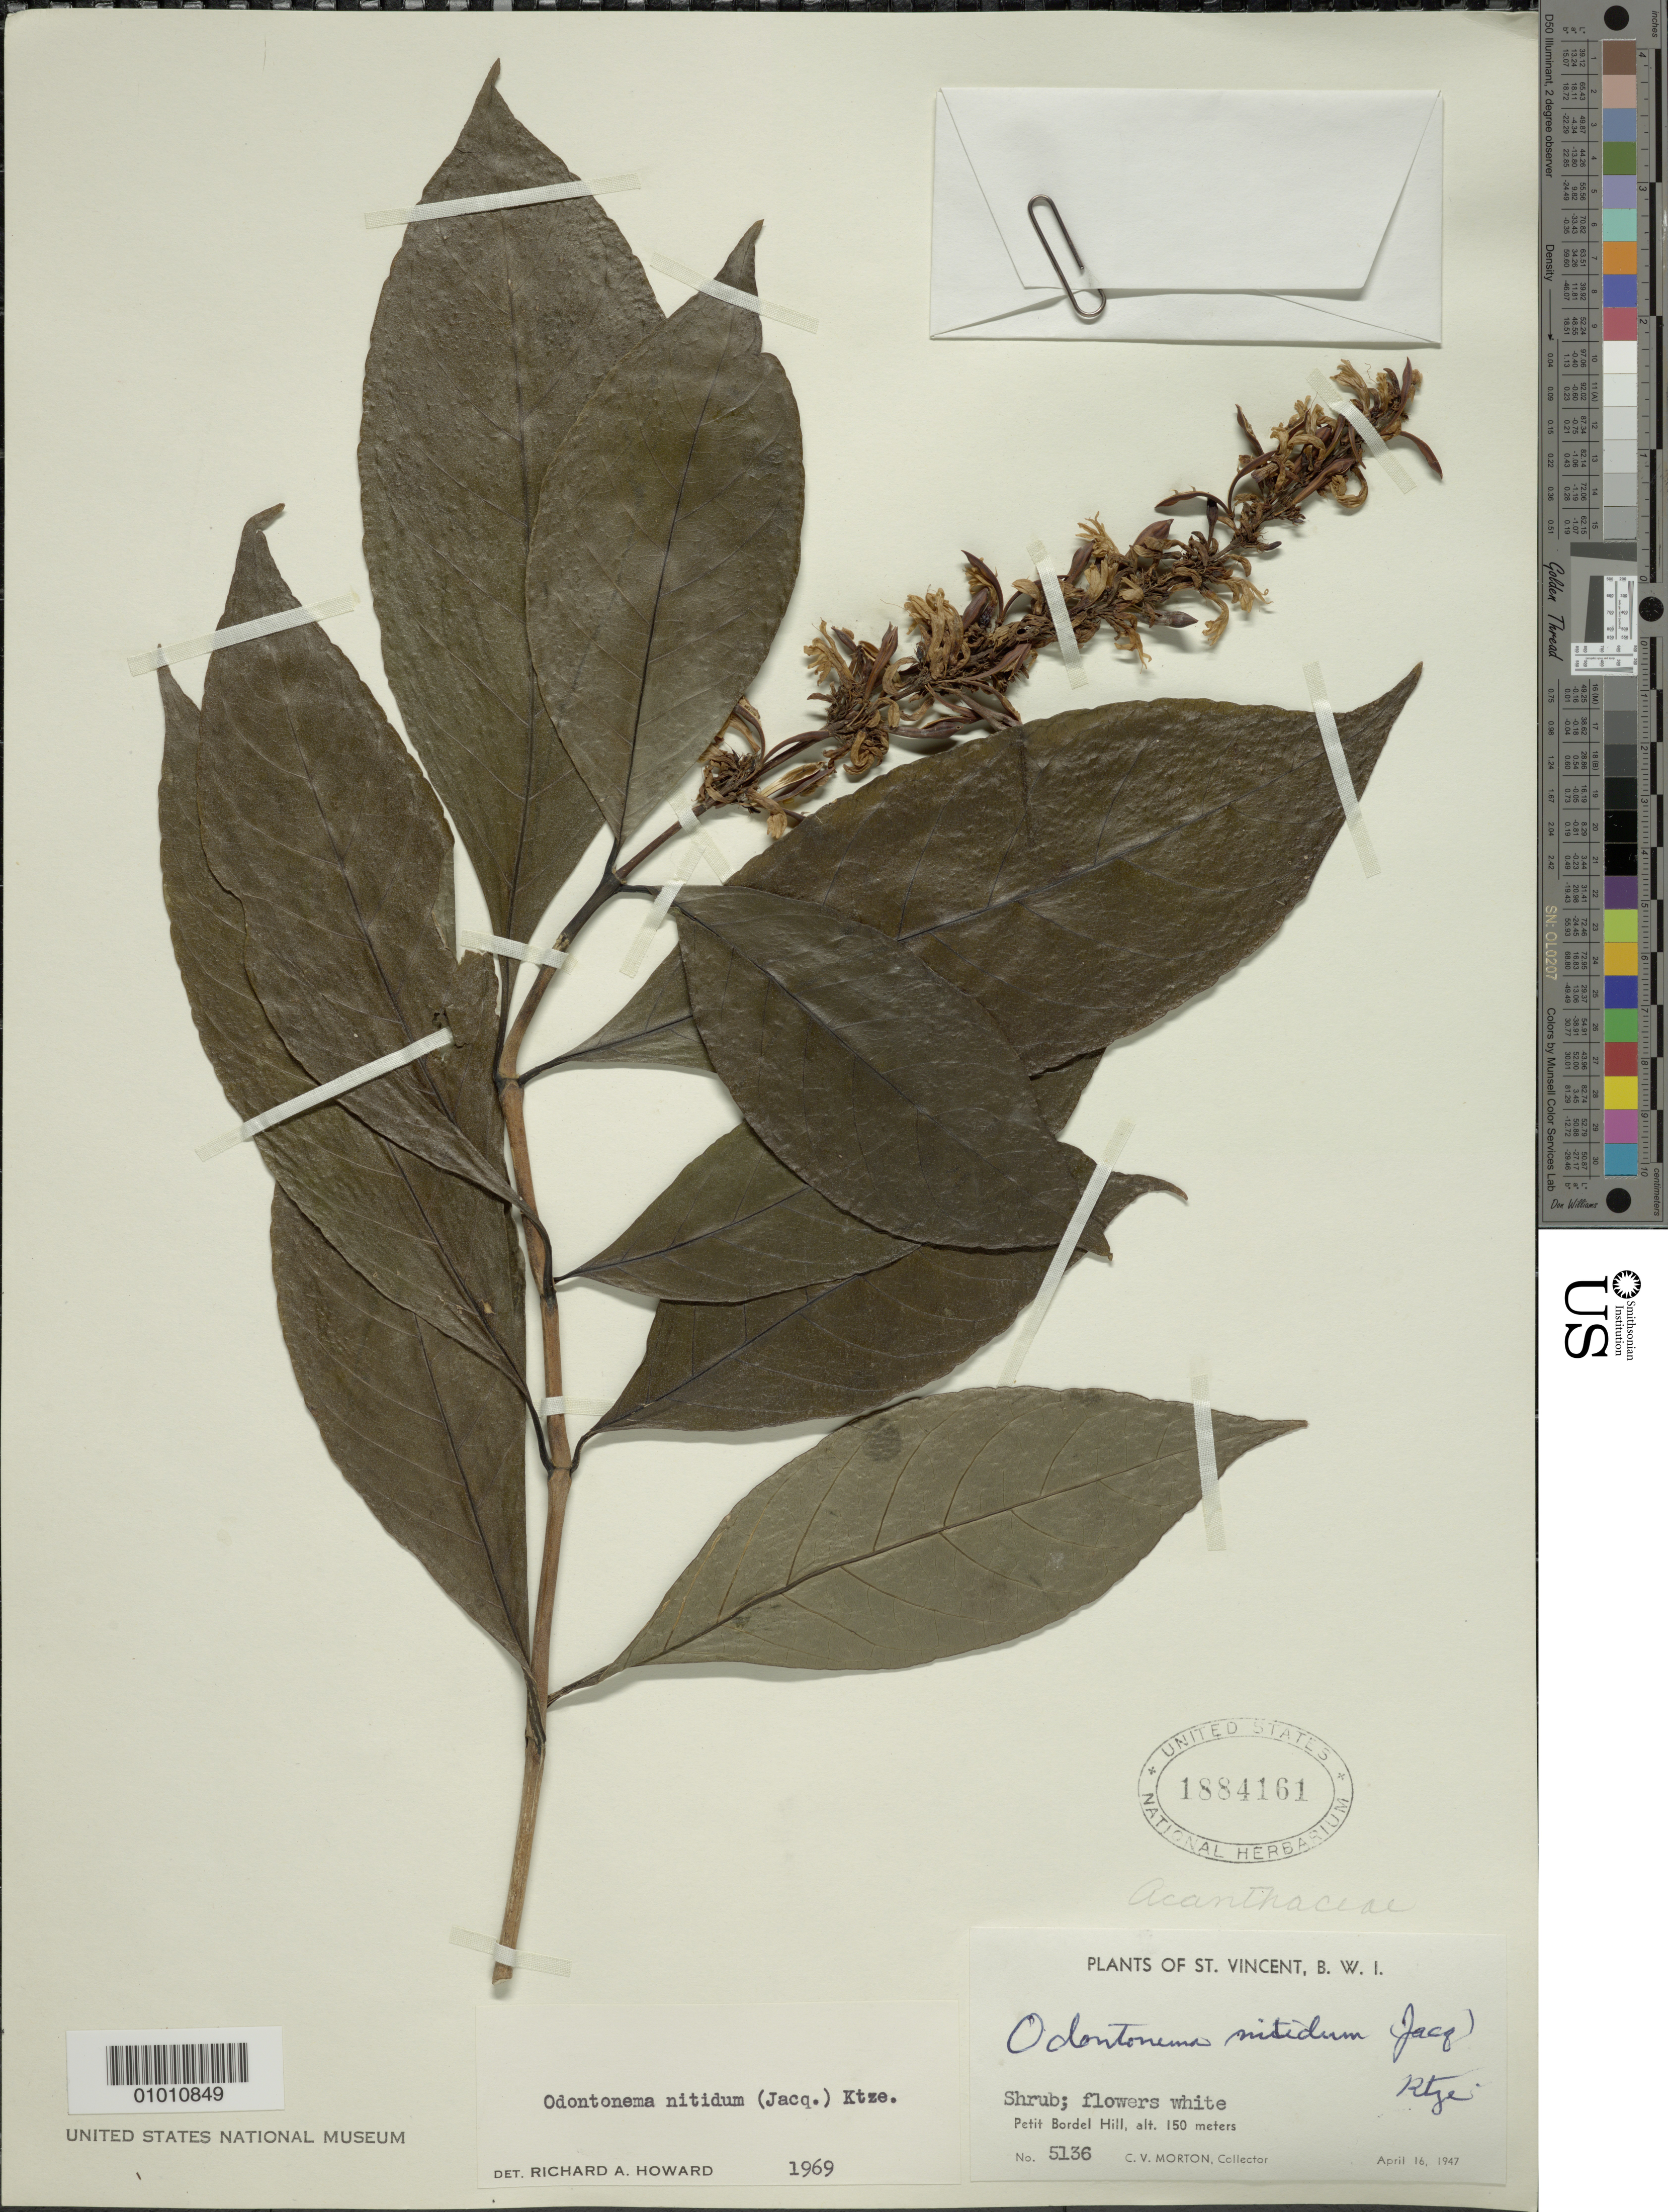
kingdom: Plantae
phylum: Tracheophyta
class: Magnoliopsida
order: Lamiales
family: Acanthaceae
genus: Odontonema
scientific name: Odontonema nitidum var. album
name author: (Stehlé) V.M. Baum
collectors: C. V. Morton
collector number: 5136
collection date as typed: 16 Apr 1947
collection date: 1947-04-16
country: St. Vincent - Grenadines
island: St. Vincent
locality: Petit Bordel Hill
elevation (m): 150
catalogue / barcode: US 1884161